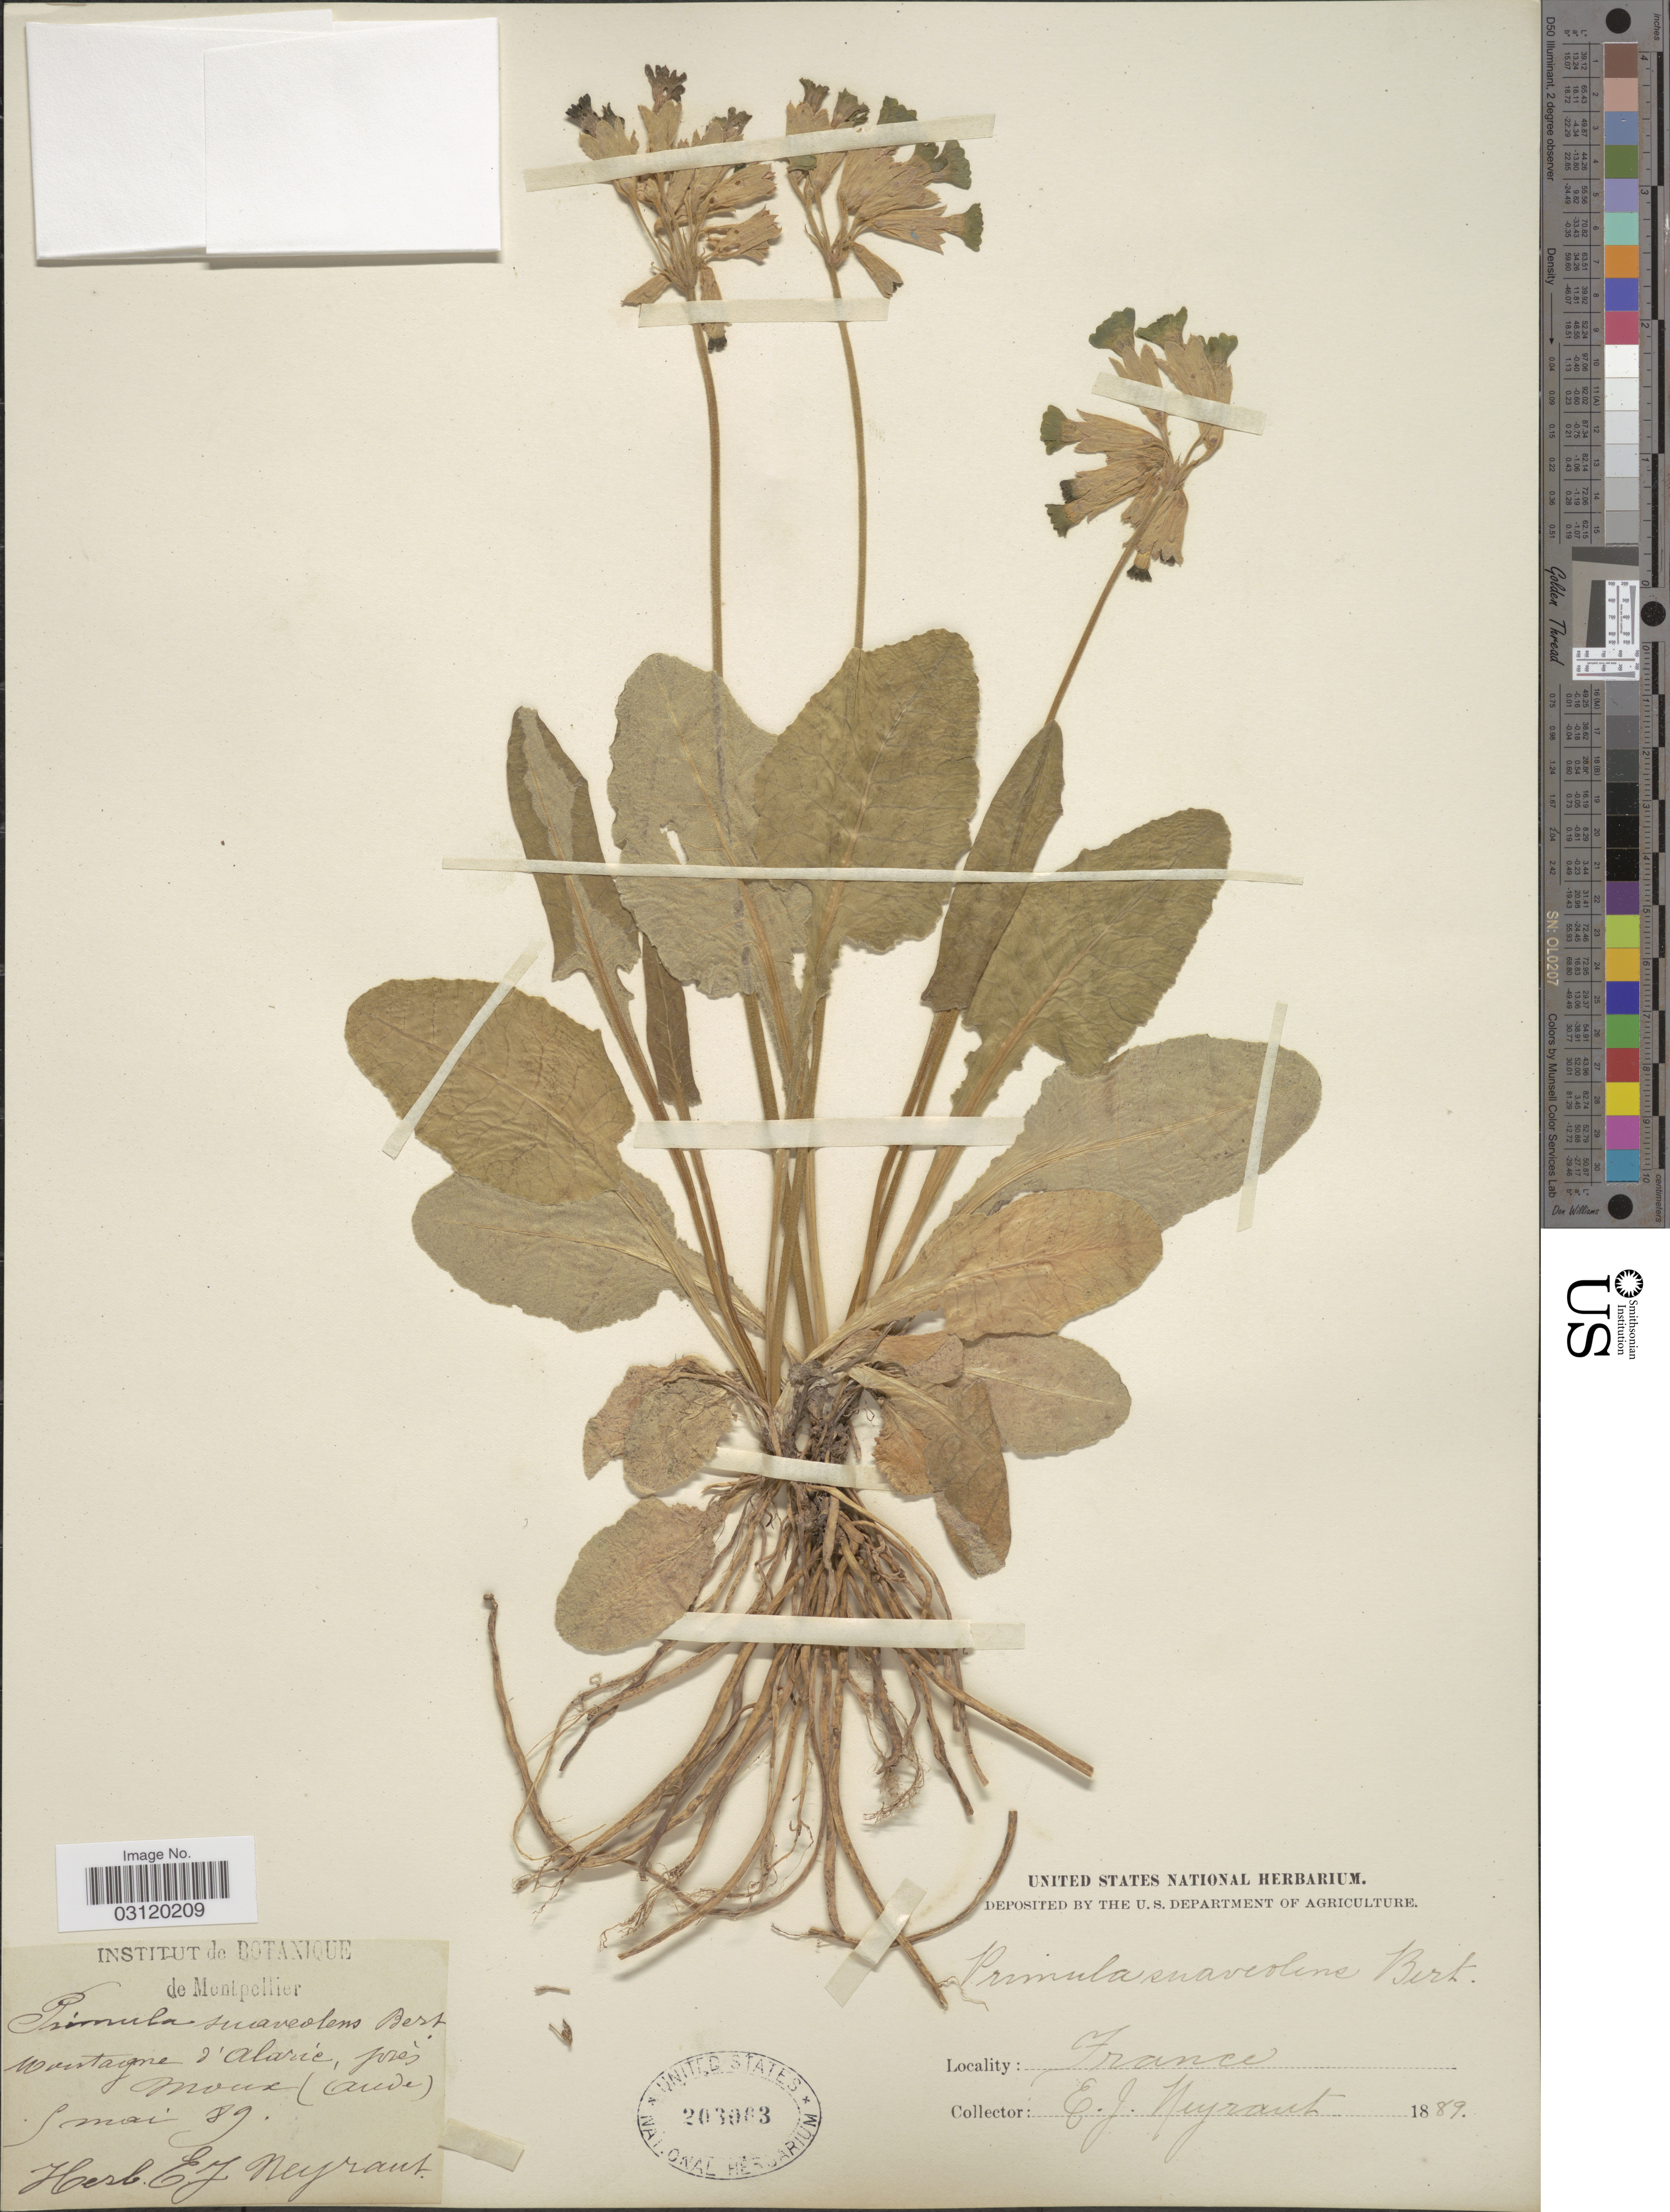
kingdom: Plantae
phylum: Tracheophyta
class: Magnoliopsida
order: Ericales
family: Primulaceae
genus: Primula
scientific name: Primula suaveolens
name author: Bertol.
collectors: E. Neyraut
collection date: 1889-05-05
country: France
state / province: Occitanie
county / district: Aude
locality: Montagne d'Alarie, prés Moux (Aude).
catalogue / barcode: US 203063